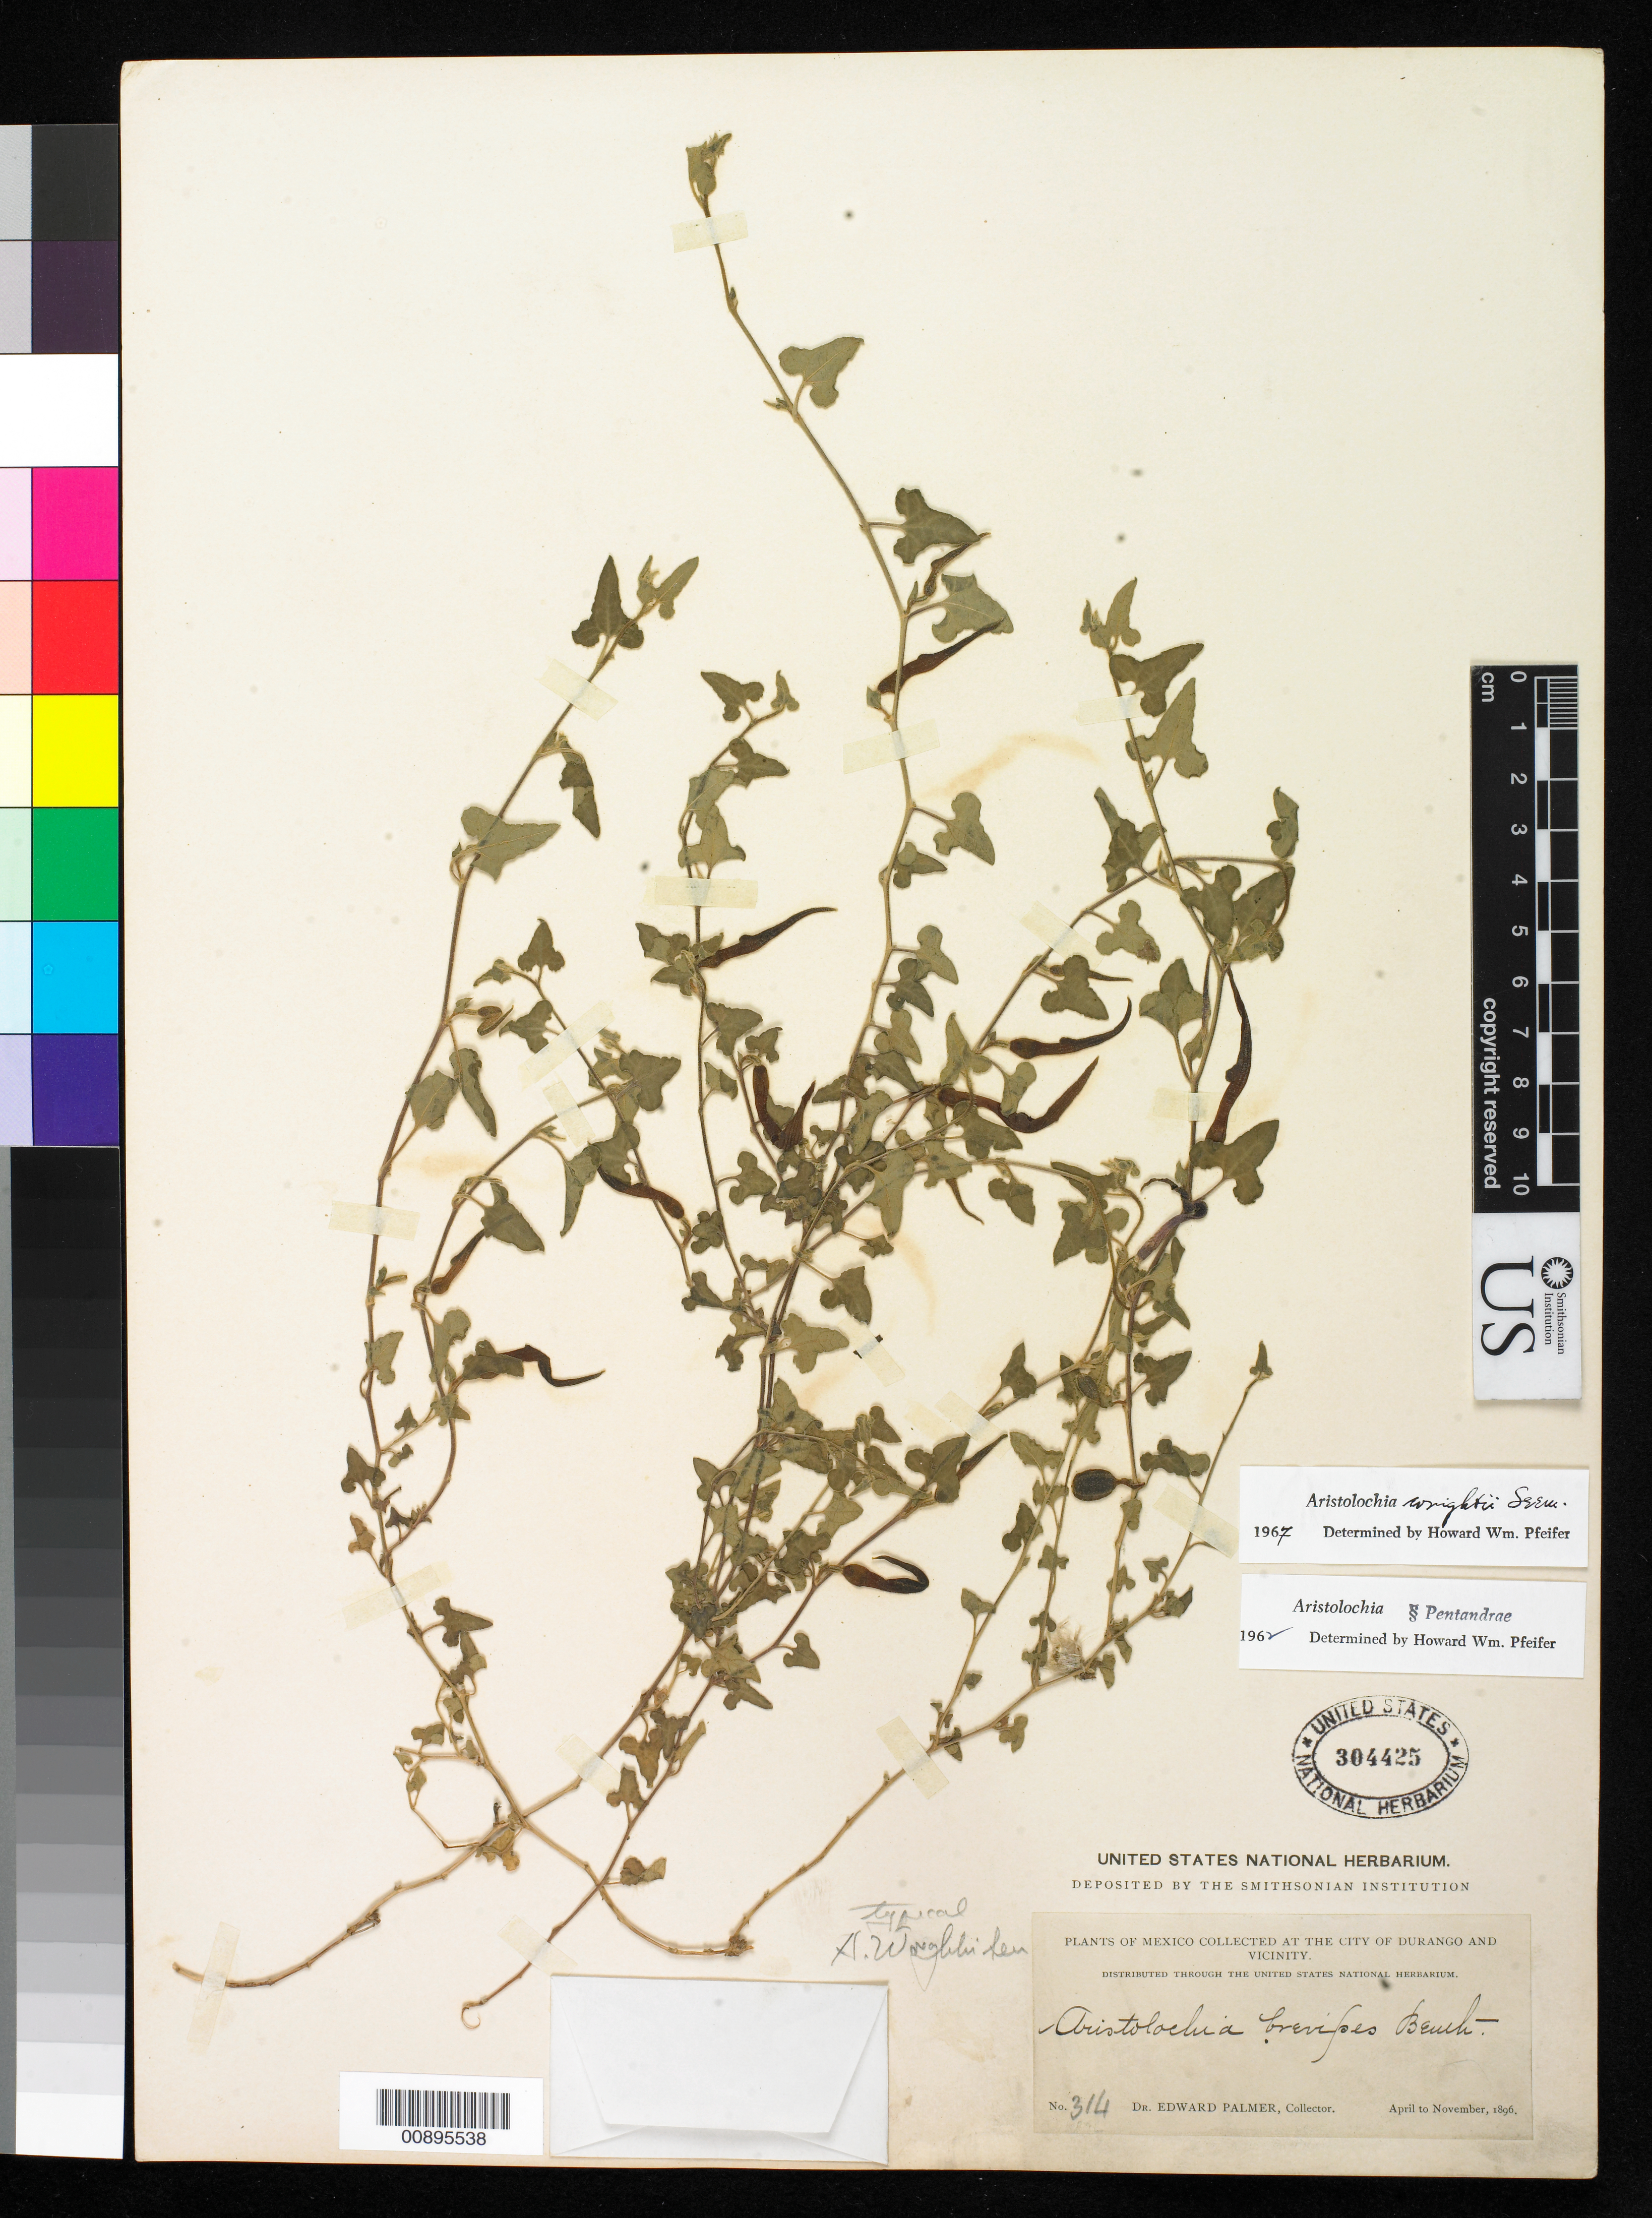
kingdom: Plantae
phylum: Tracheophyta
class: Magnoliopsida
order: Piperales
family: Aristolochiaceae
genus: Aristolochia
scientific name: Aristolochia wrightii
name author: Seem.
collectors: E. Palmer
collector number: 314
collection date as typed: Apr 1896 to -- Nov 1896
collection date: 1896-04/1896-11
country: Mexico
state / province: Durango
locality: City of Durango and vicinity.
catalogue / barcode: US 304425